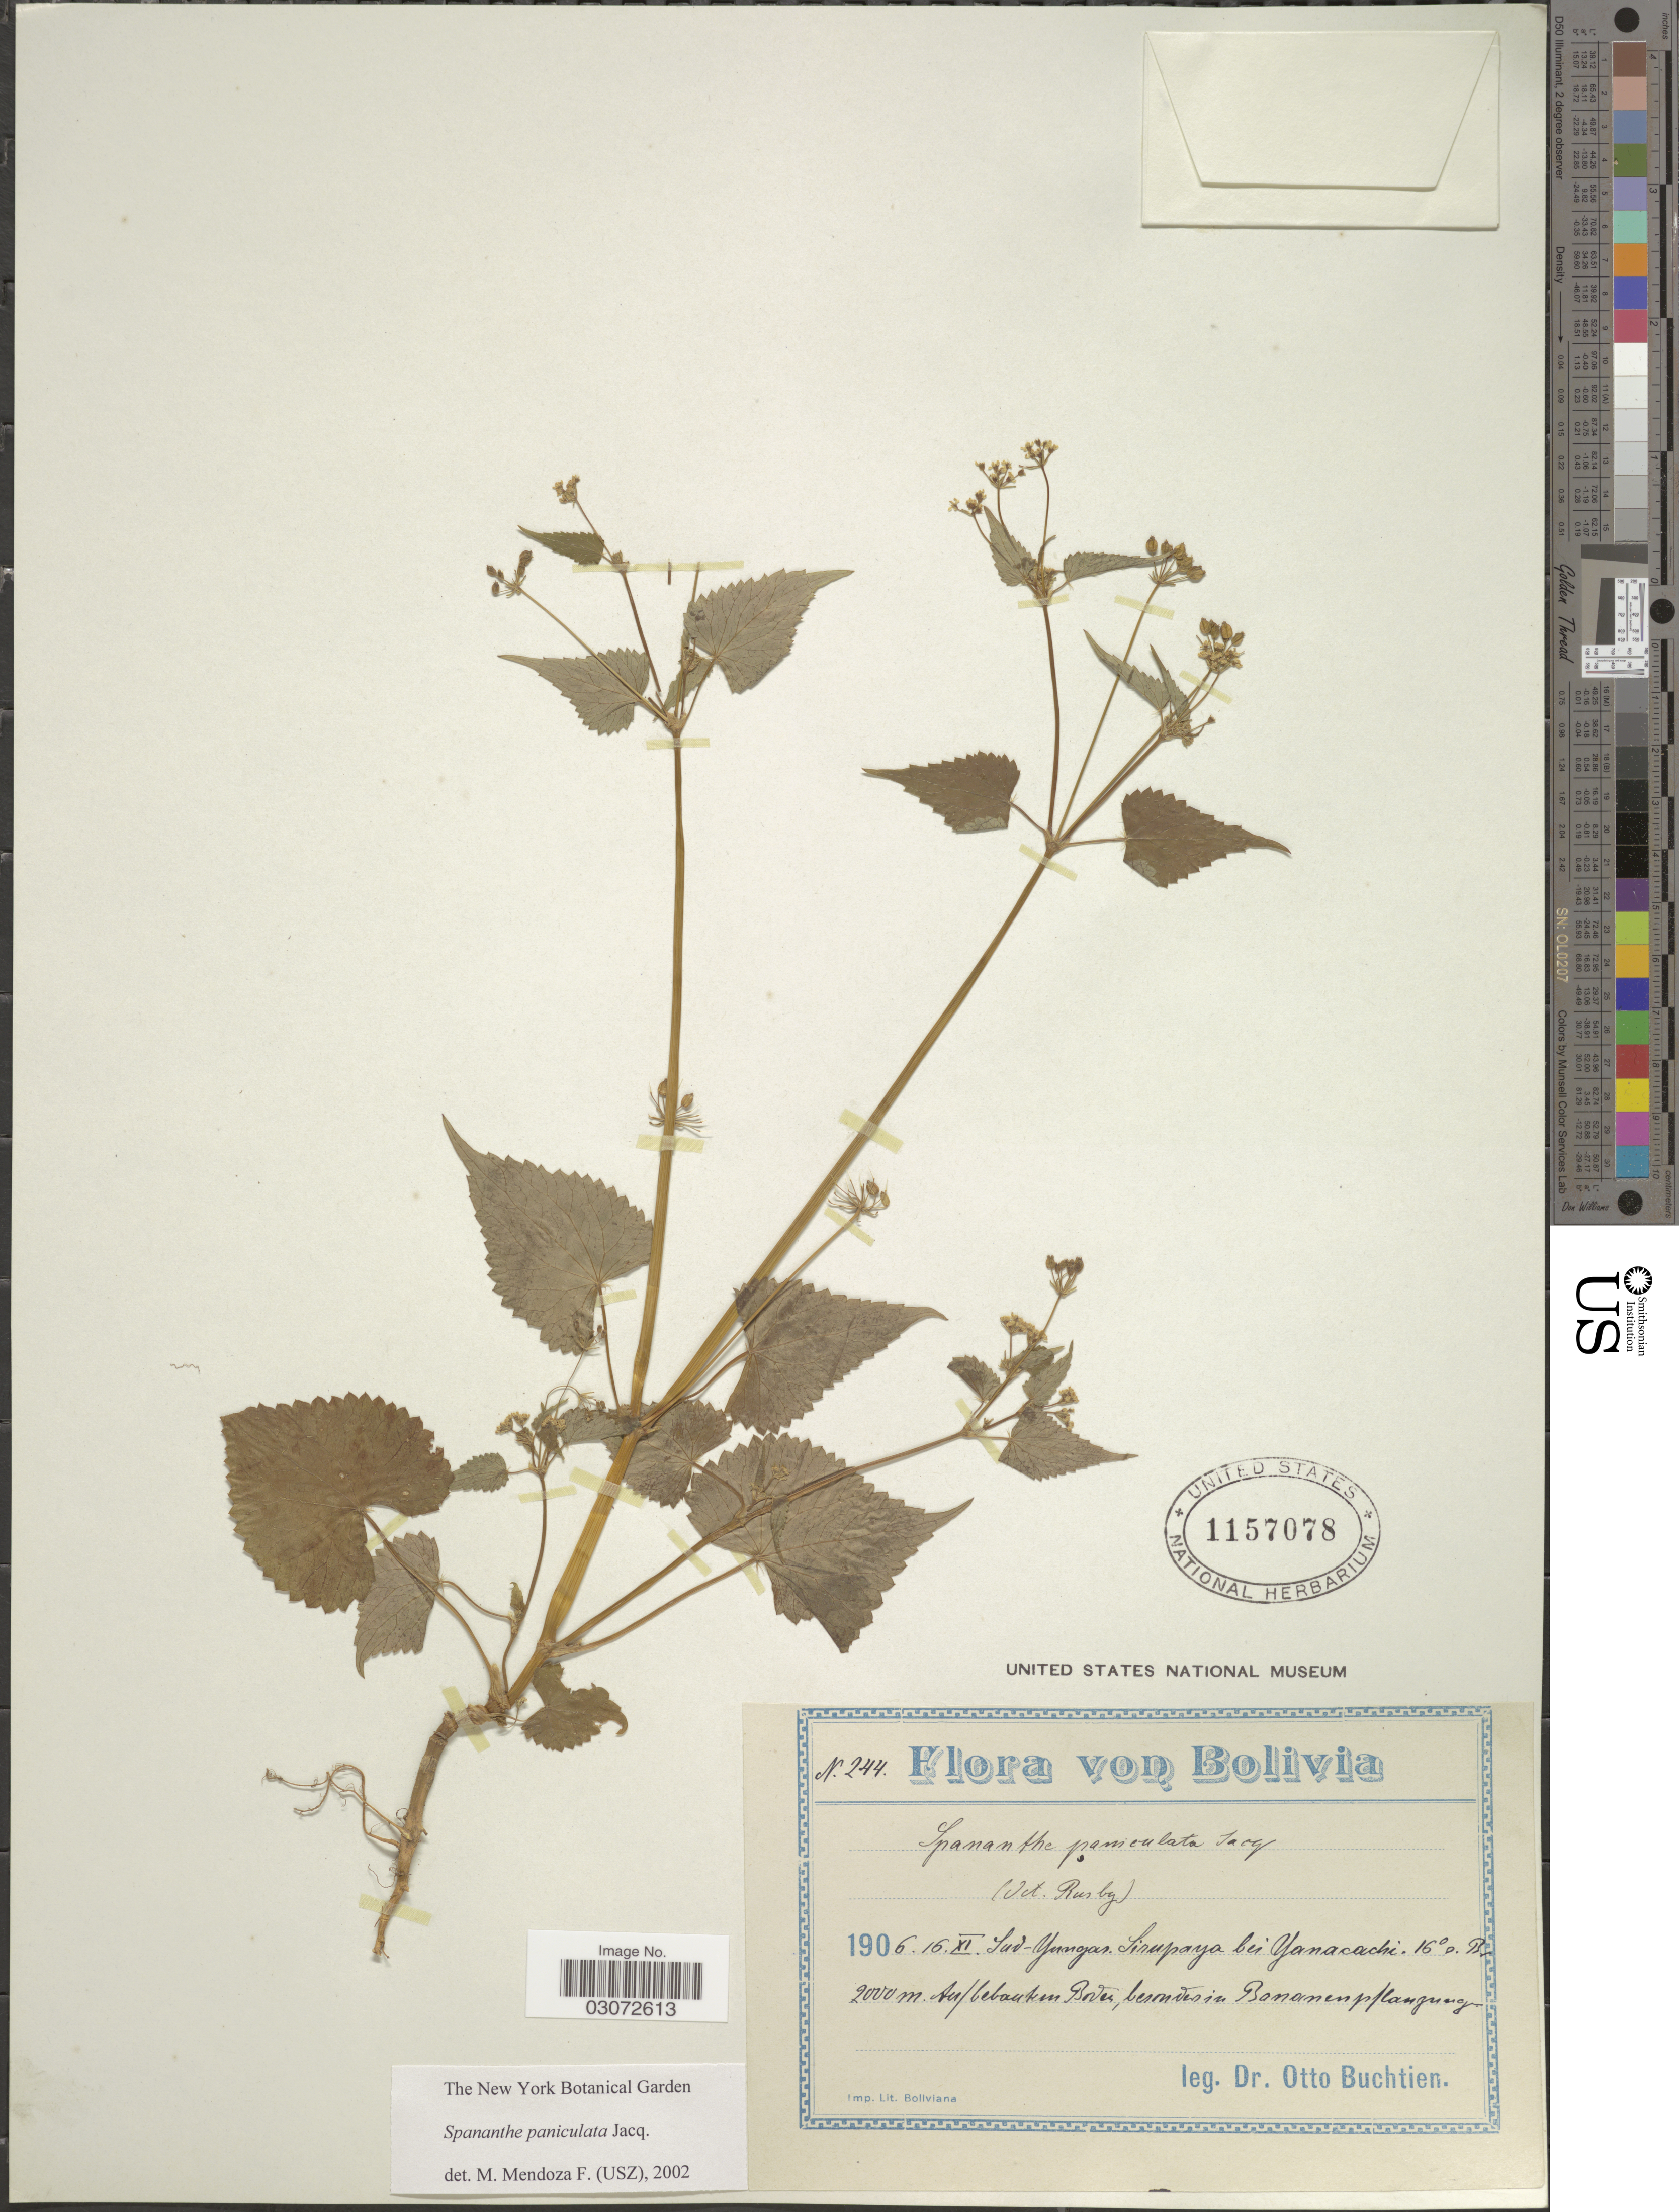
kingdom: Plantae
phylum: Tracheophyta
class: Magnoliopsida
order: Apiales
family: Apiaceae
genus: Spananthe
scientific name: Spananthe paniculata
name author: Jacq.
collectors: O. Buchtien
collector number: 244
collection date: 1906-11-16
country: Bolivia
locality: Sud-Yungas. Sirupaya bei Yanacachi. 16° s. Br.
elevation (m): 2000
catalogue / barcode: US 1157078